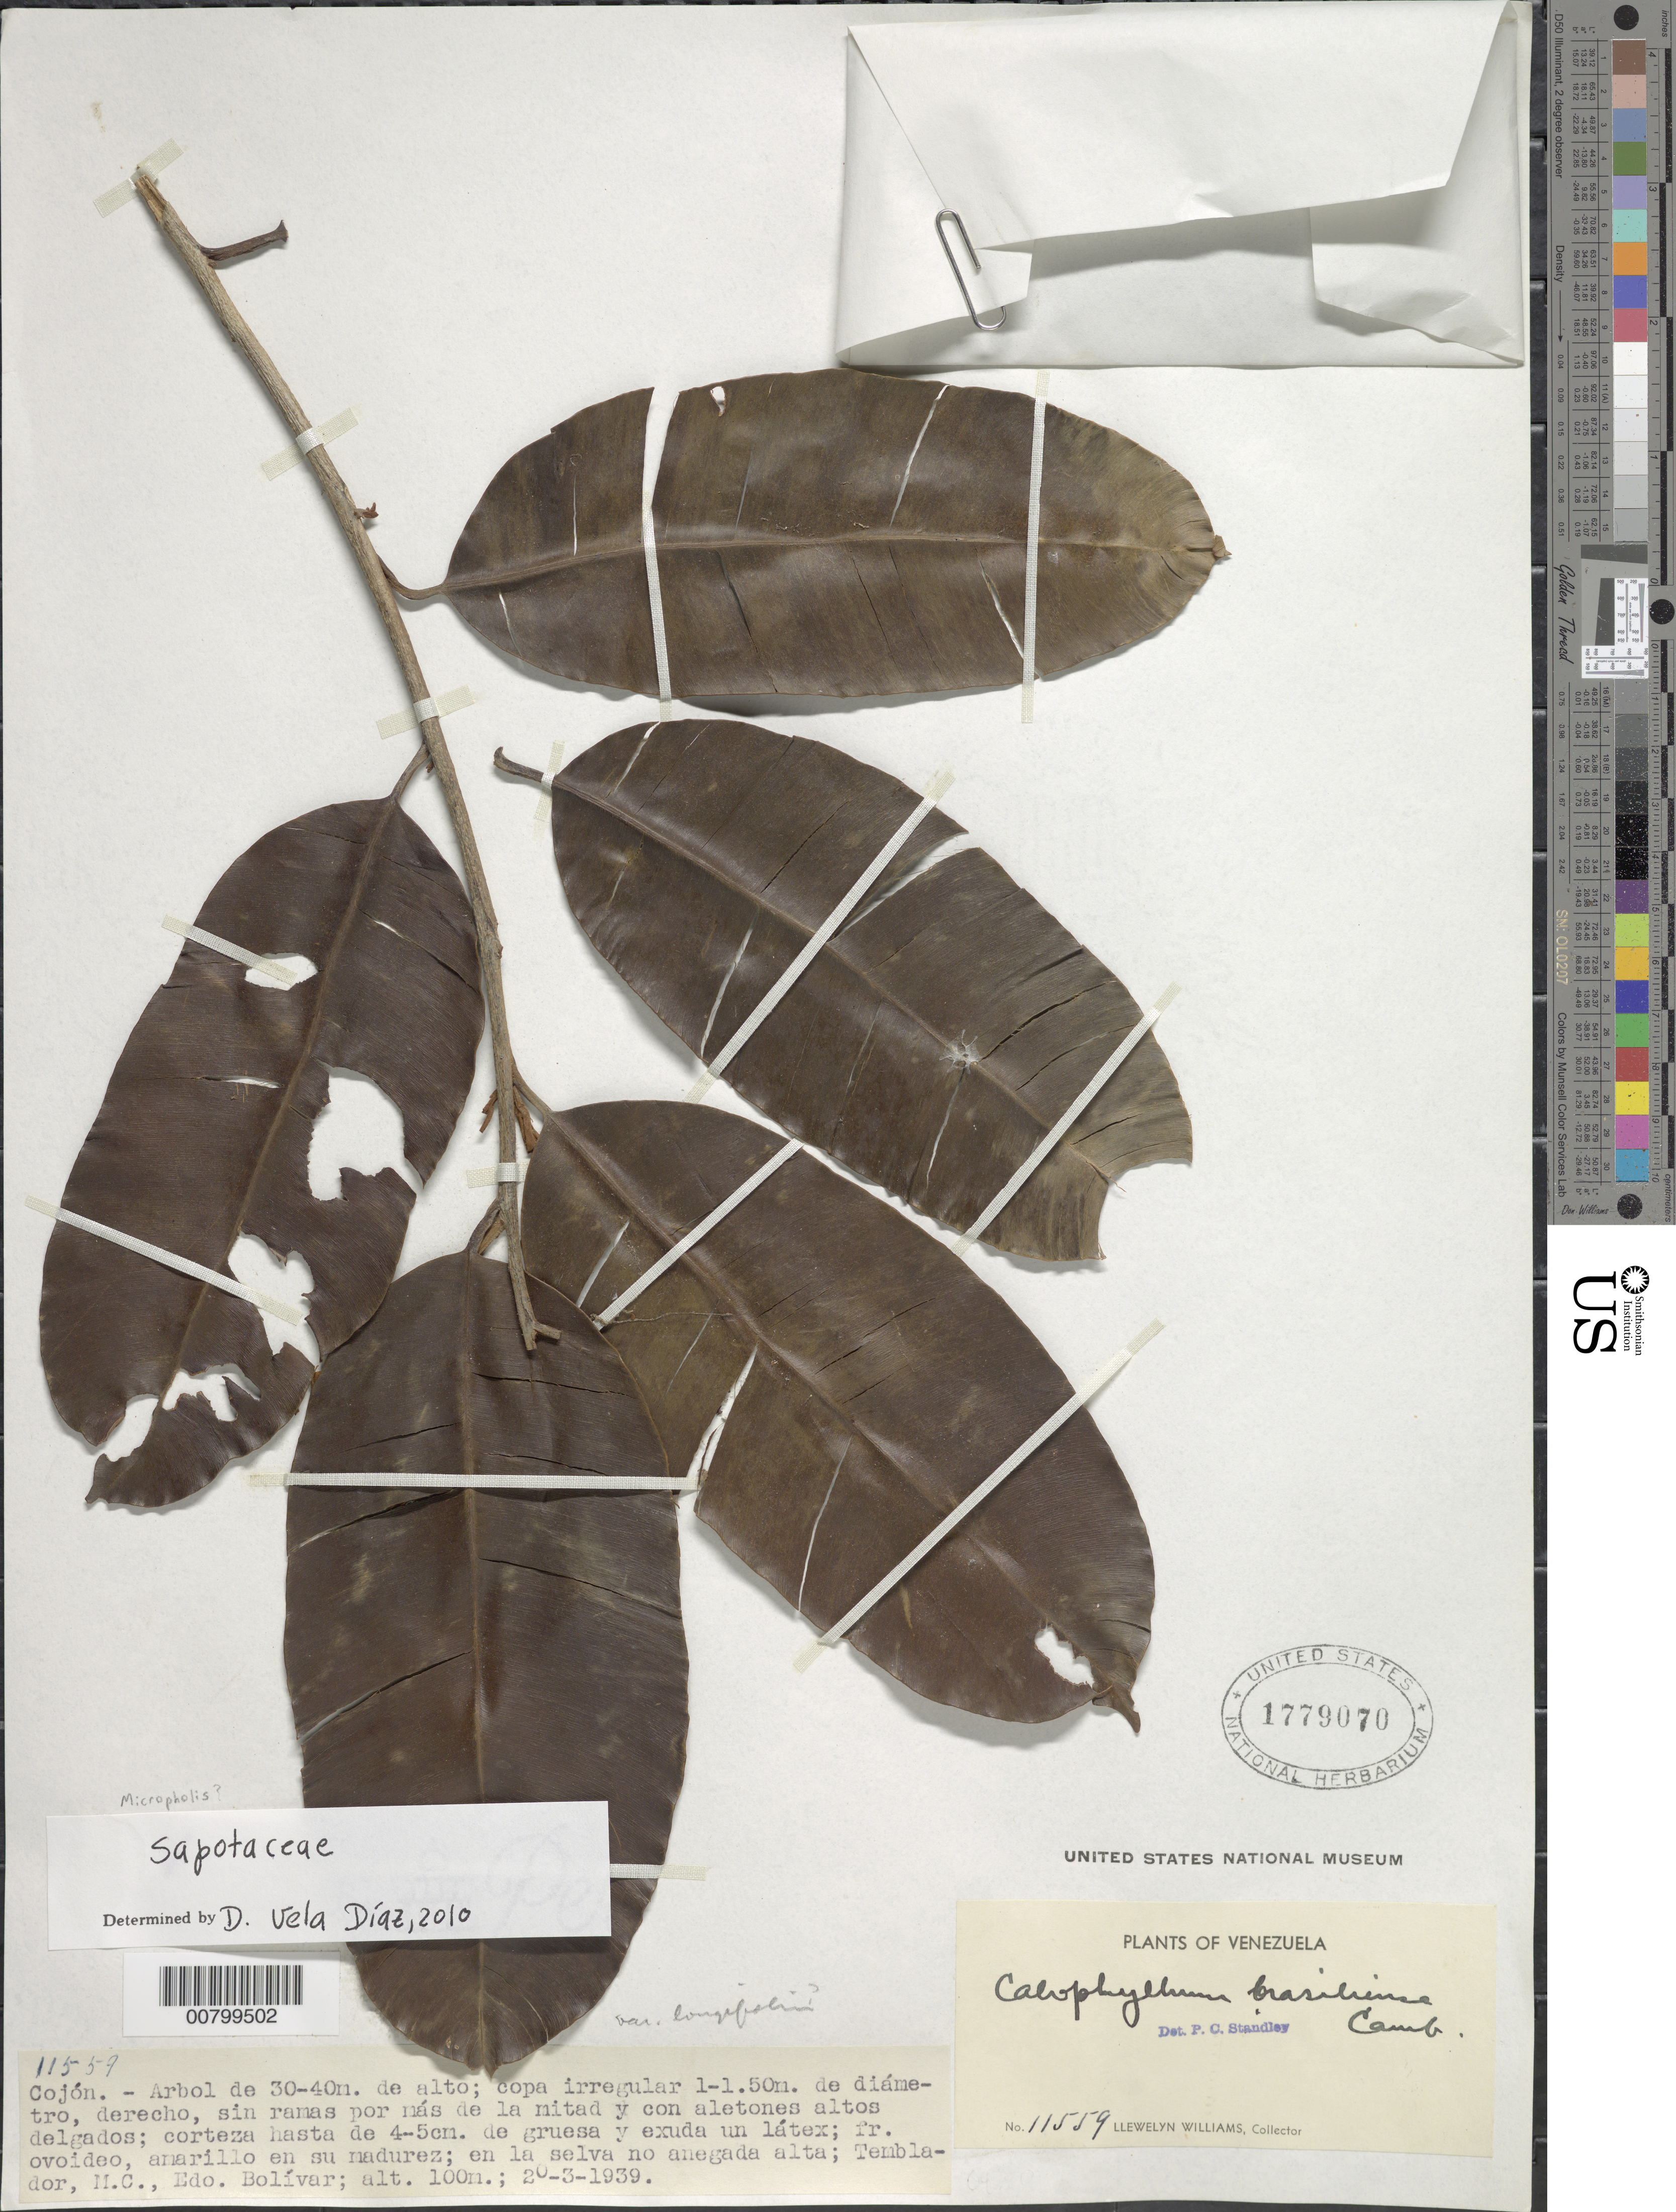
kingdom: Plantae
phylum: Tracheophyta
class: Magnoliopsida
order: Ericales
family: Sapotaceae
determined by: Vela Díaz, D.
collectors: Ll. Williams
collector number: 11559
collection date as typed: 20-Mar-39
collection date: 1939-03-20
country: Venezuela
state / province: Bolívar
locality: Temblador, Medio Caura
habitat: Selva no anegada alta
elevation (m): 100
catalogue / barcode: US 1779070